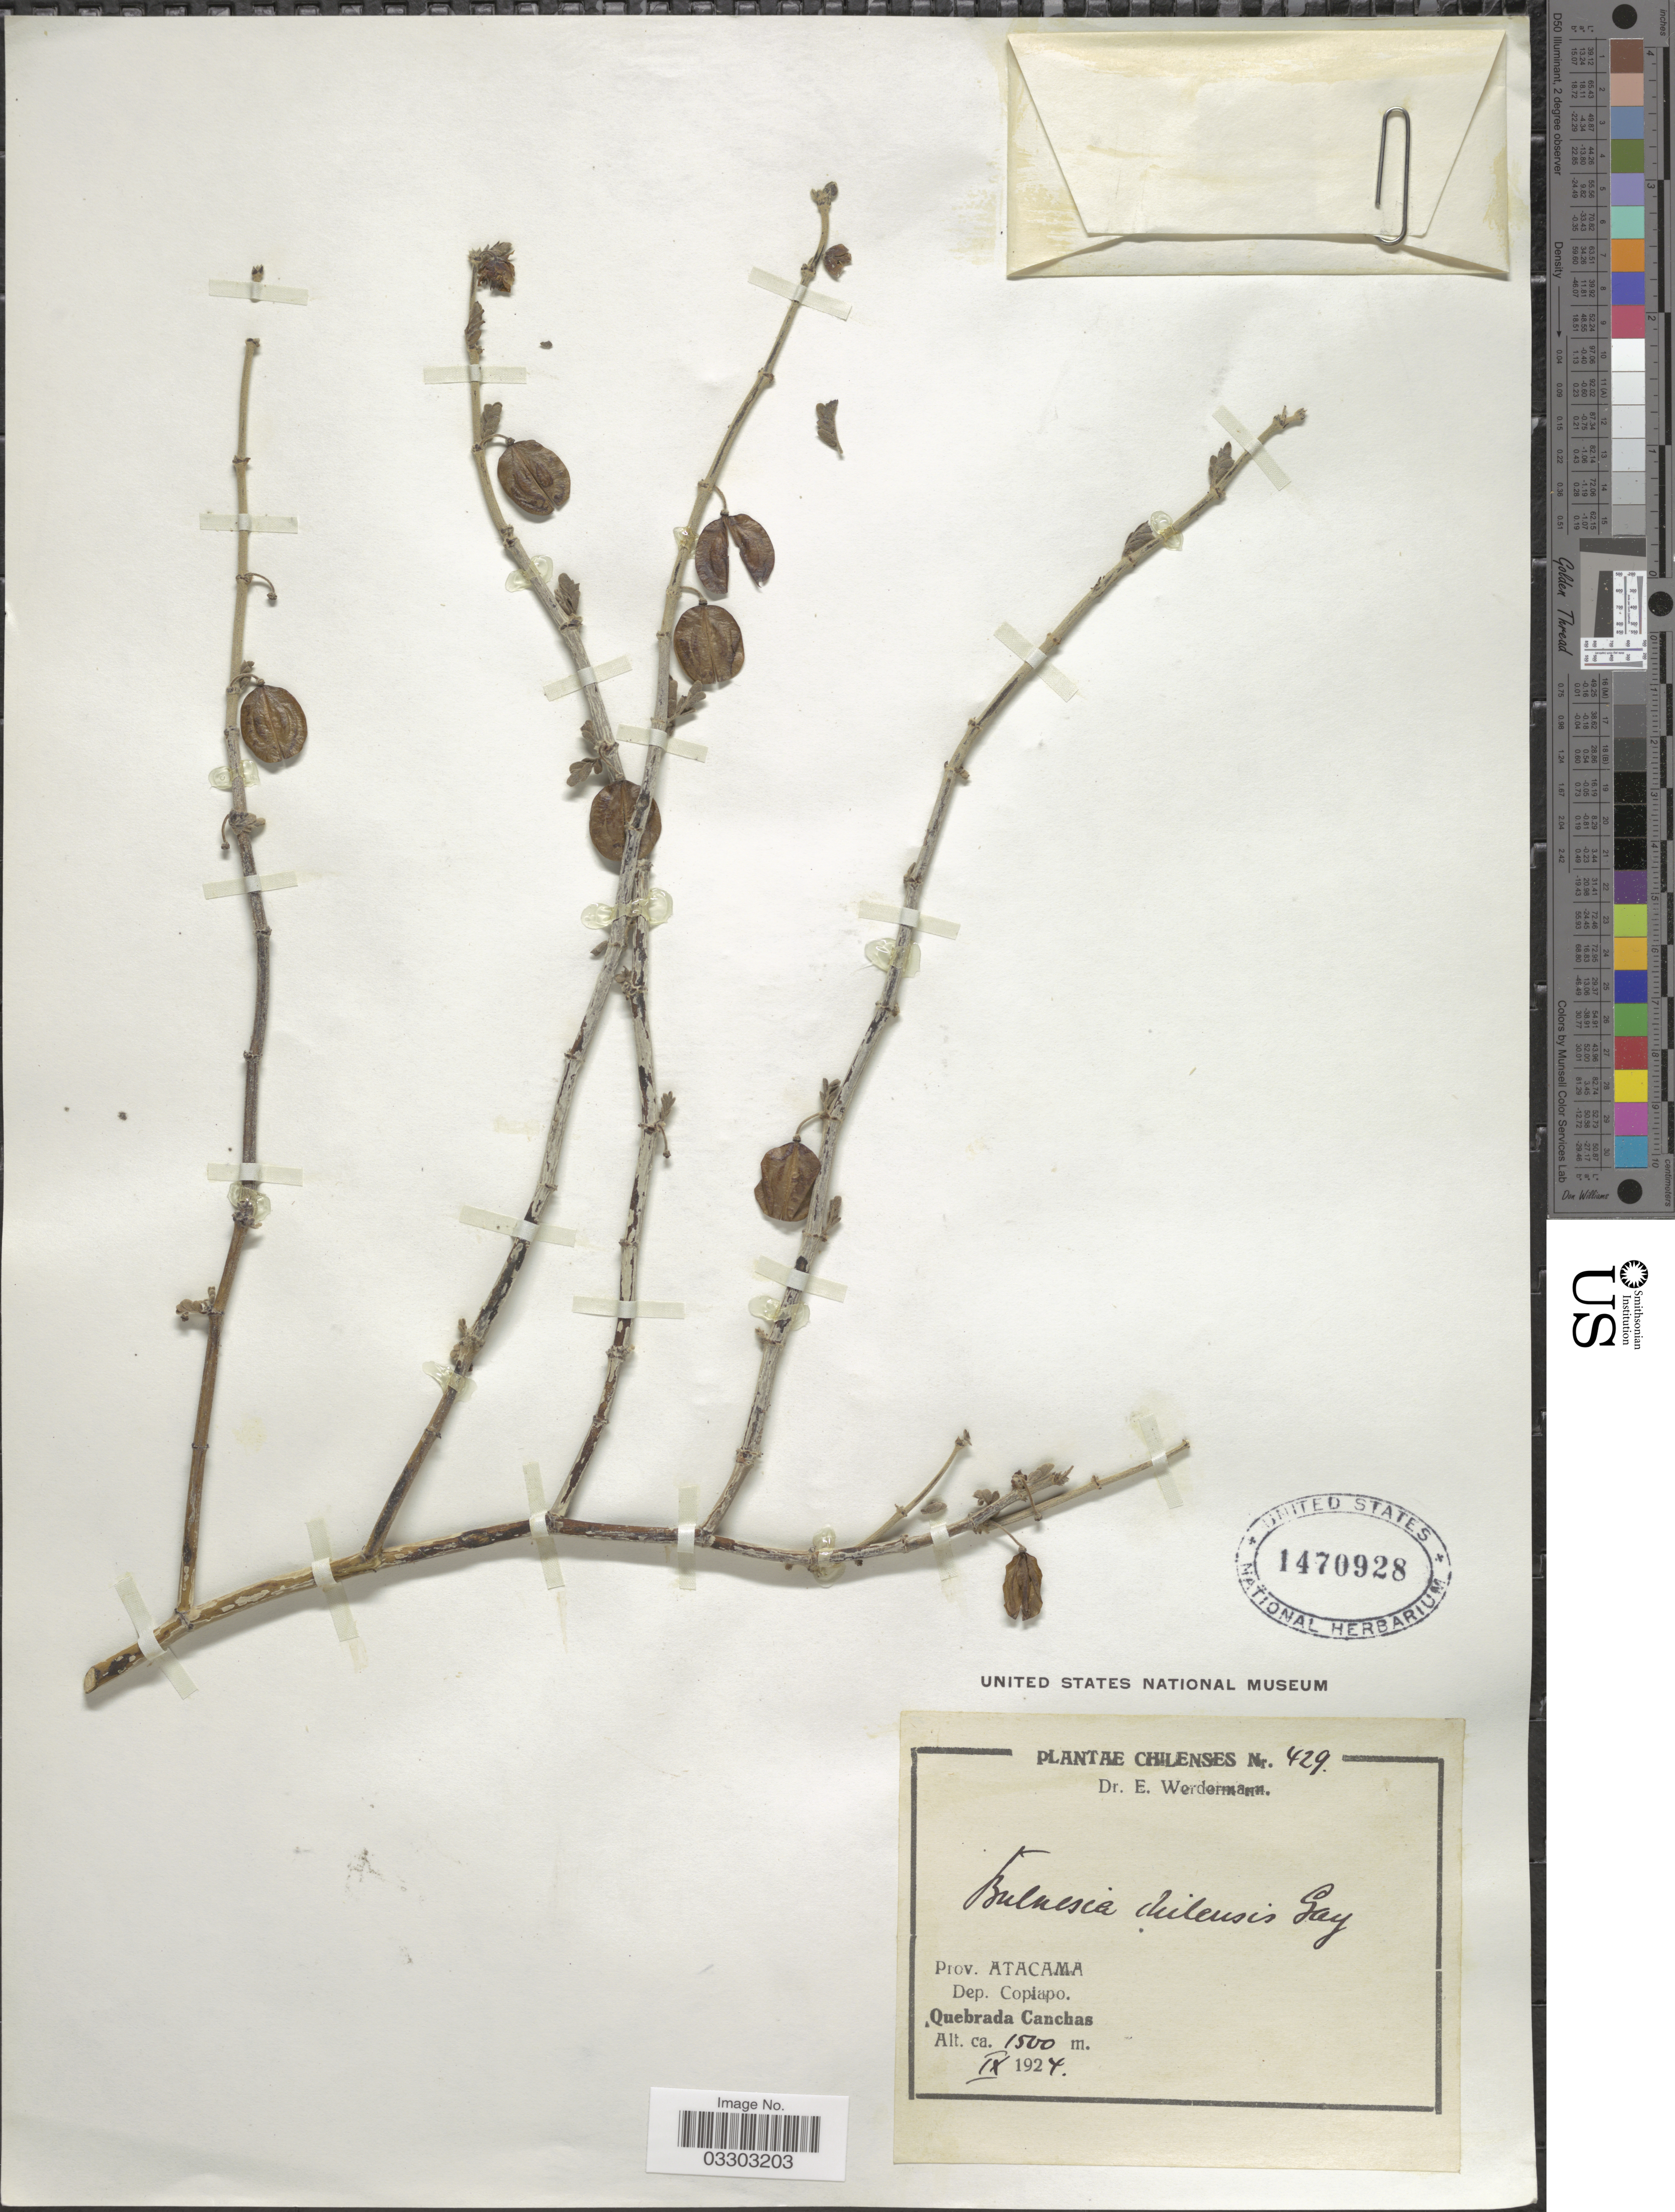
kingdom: Plantae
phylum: Tracheophyta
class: Magnoliopsida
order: Zygophyllales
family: Zygophyllaceae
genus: Bulnesia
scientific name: Bulnesia chilensis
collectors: E. Werdermann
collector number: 429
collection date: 1924-09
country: Chile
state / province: Atacama (III)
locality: Dep. Copiapo. Quebrada Canchas.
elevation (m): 1500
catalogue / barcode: US 1470928